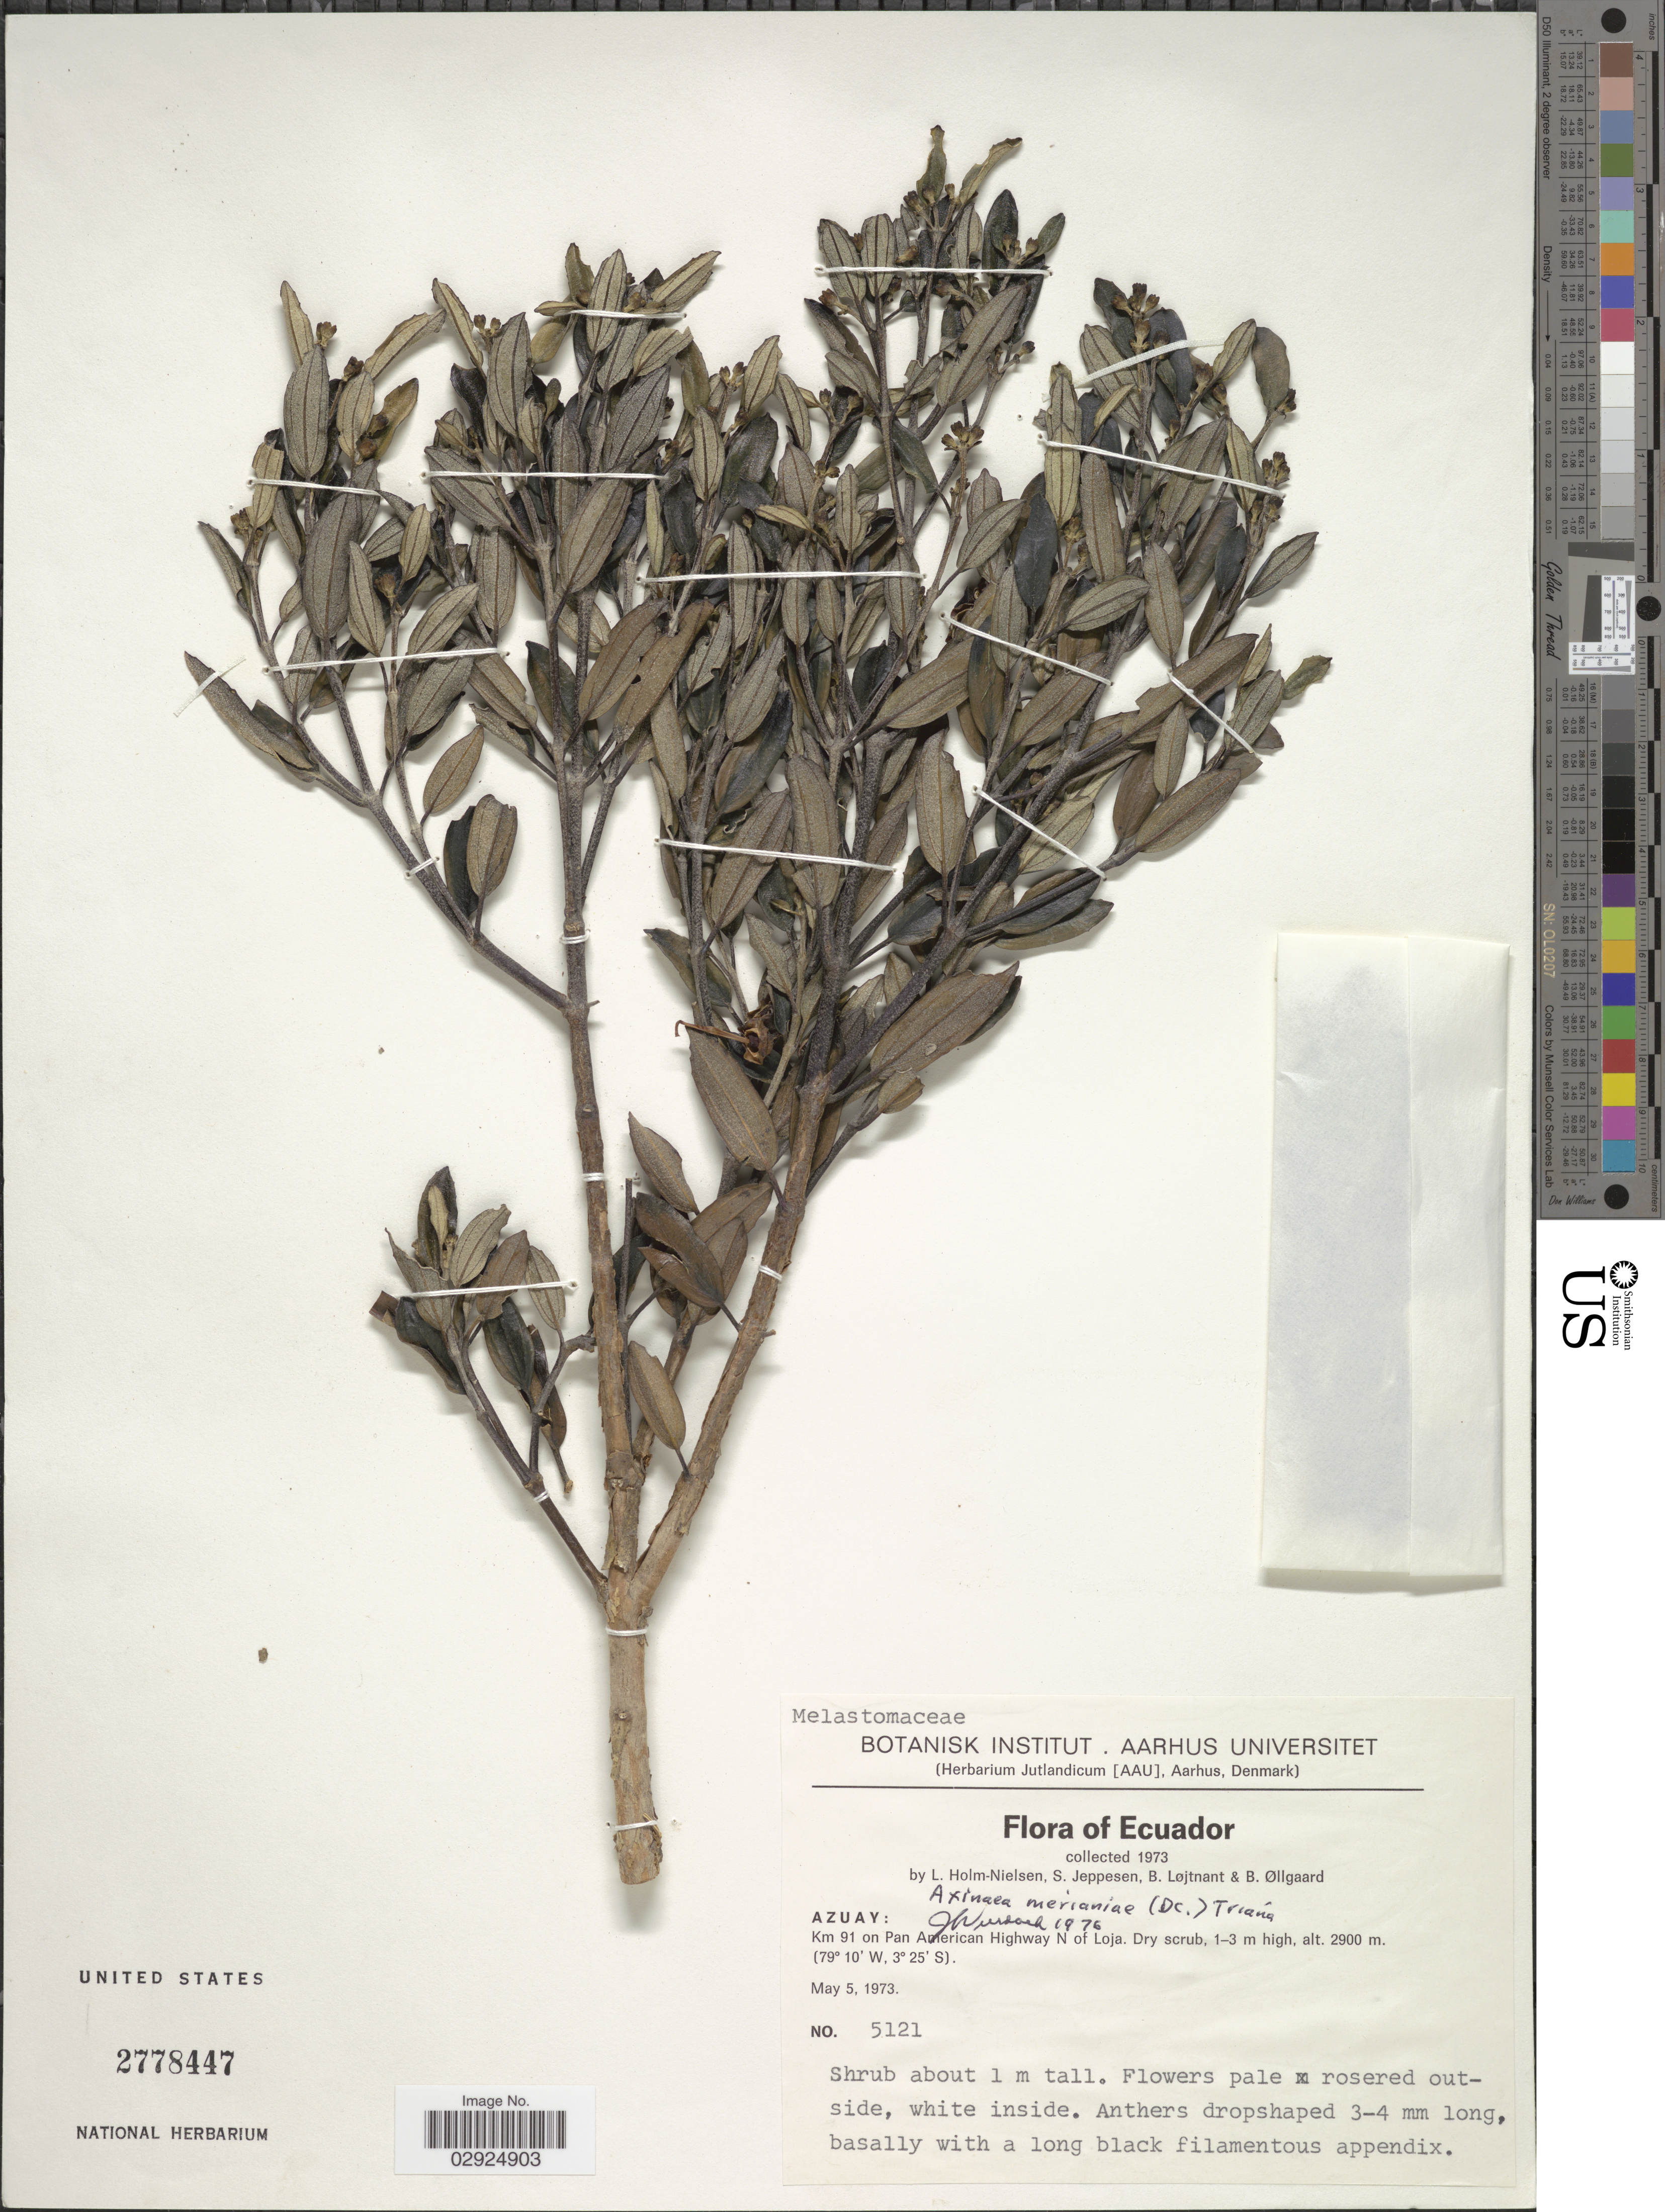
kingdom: Plantae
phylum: Tracheophyta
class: Magnoliopsida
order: Myrtales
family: Melastomataceae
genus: Axinaea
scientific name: Axinaea merianiae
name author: (DC.) Triana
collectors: L. Holm-Nielsen, S. Jeppesen, B. Löjtnant & B. Øllgaard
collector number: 5121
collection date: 1973-05-05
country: Ecuador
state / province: Azuay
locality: Km 91 on Pan American Highway N of Loja.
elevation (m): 2900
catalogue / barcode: US 2778447